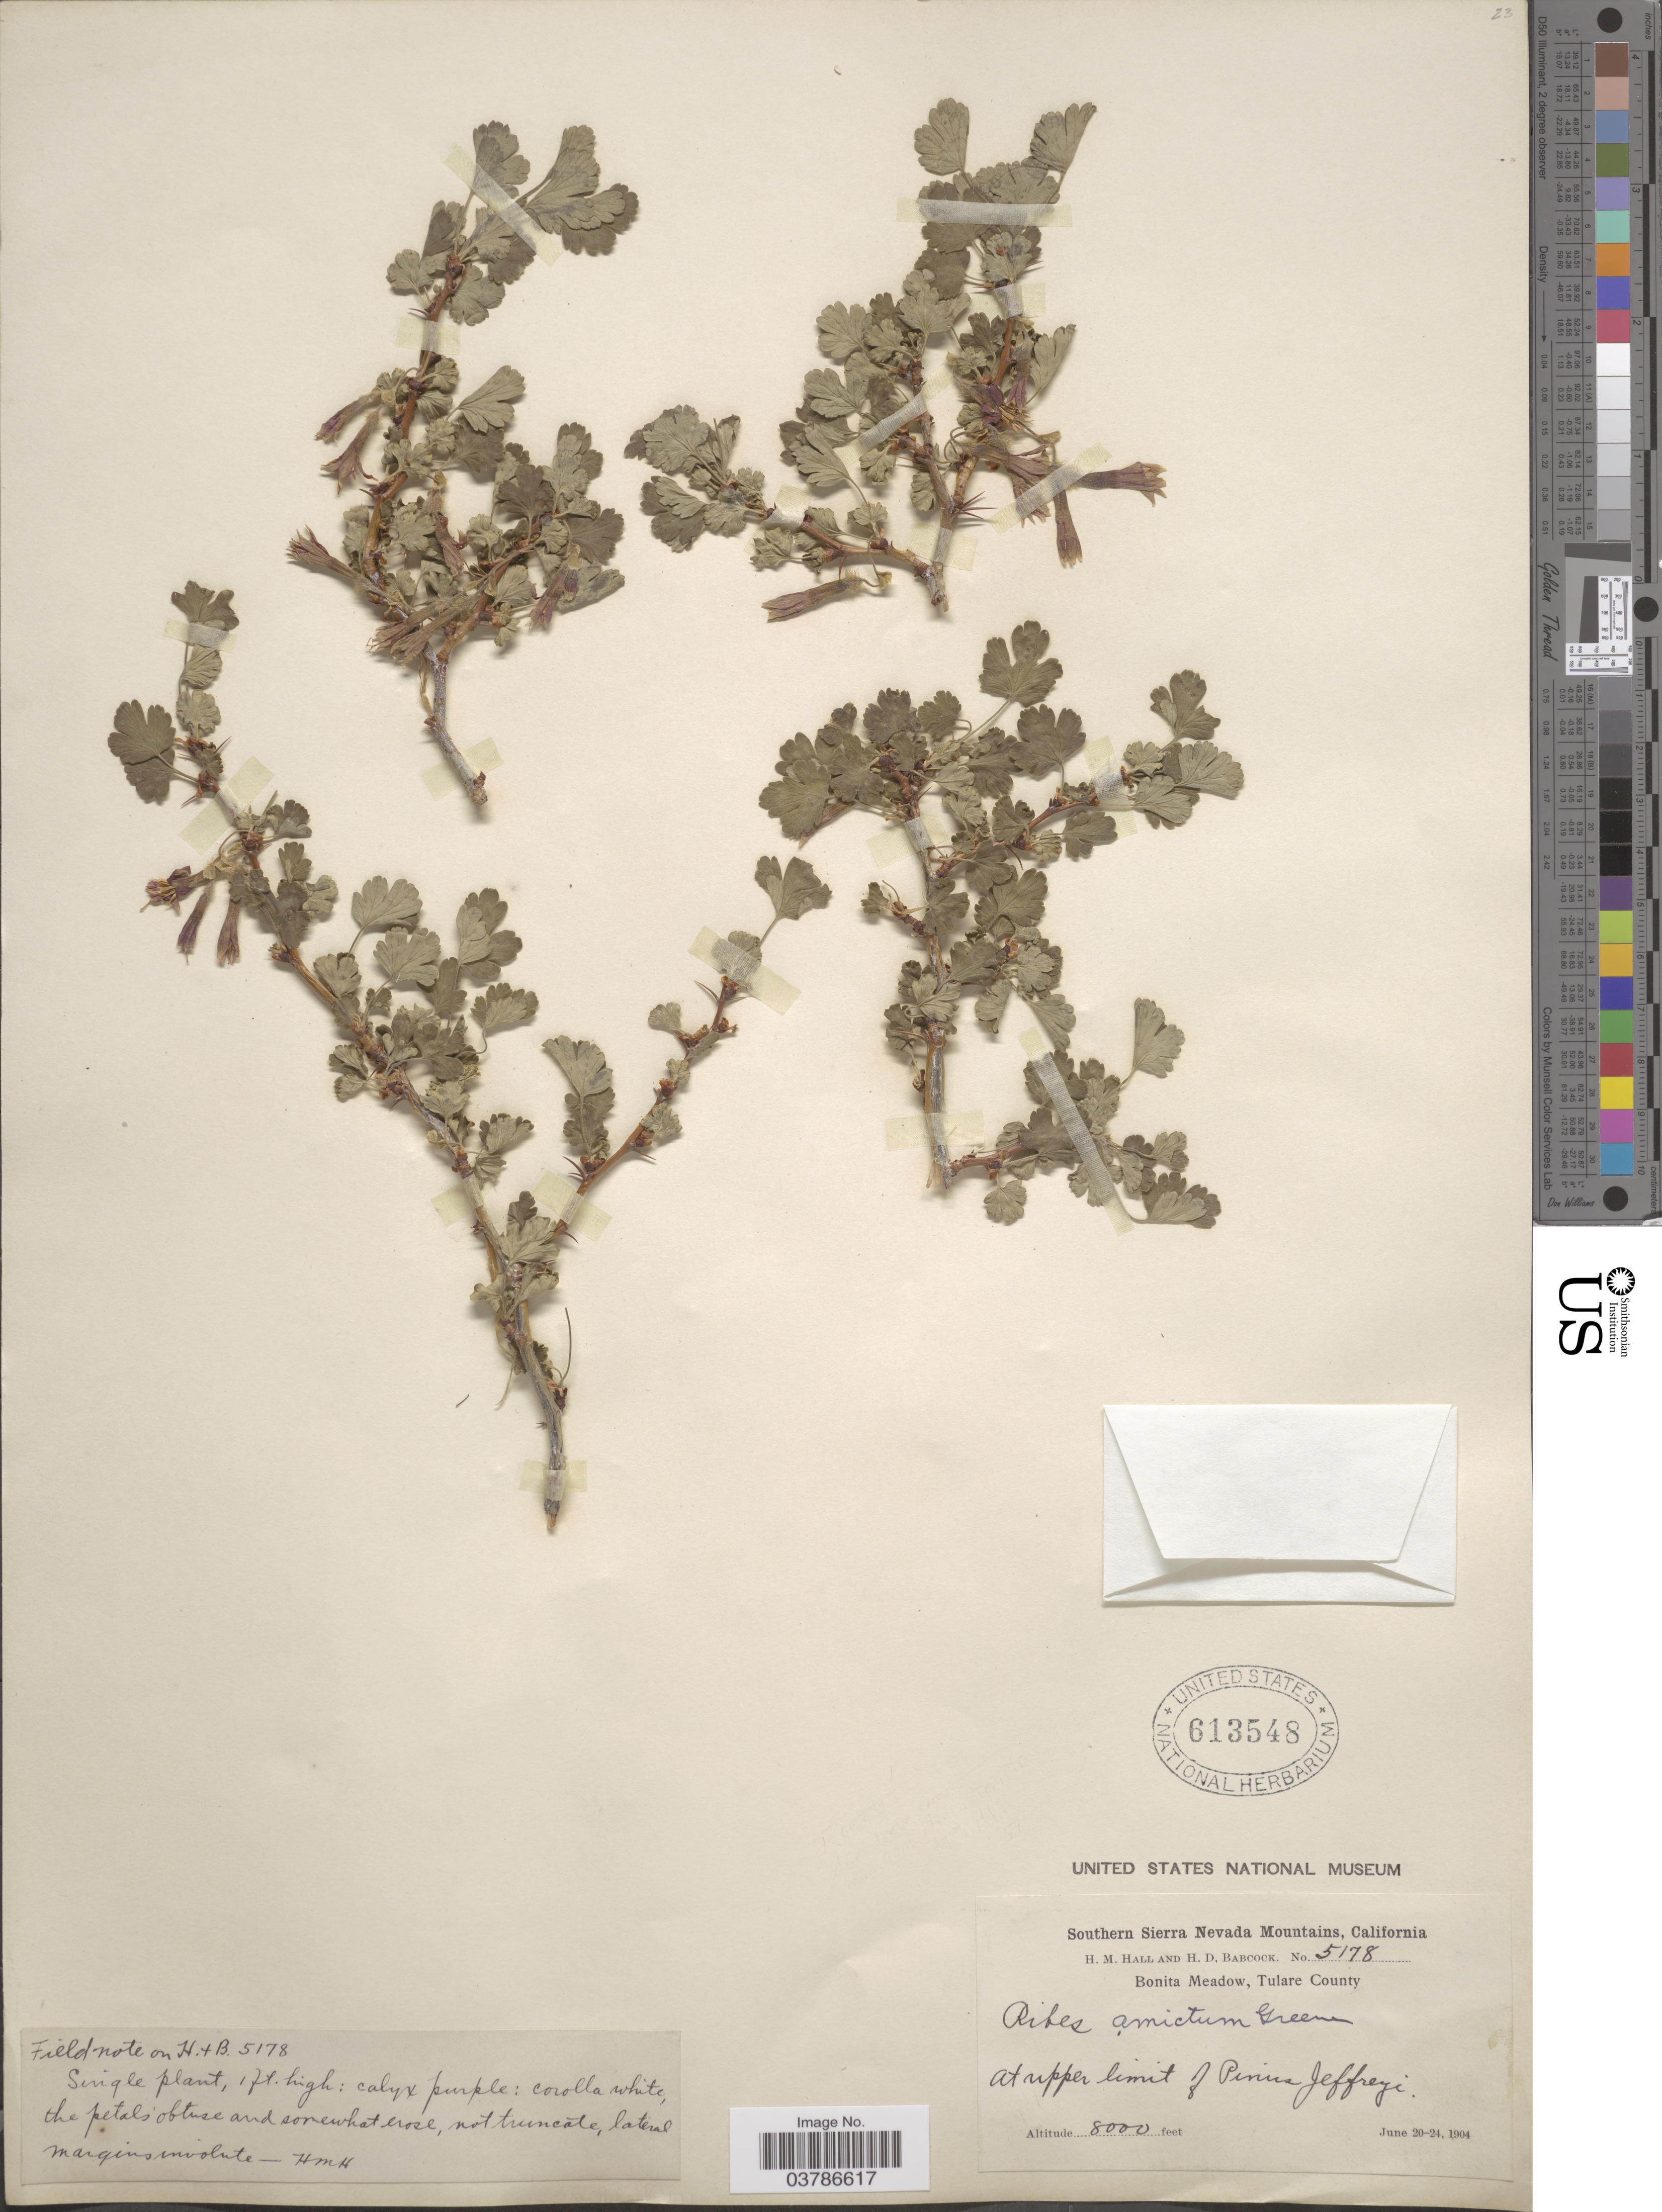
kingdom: Plantae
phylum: Tracheophyta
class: Magnoliopsida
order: Saxifragales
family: Grossulariaceae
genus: Ribes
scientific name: Ribes roezlii var. amictum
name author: (Greene) Jeps.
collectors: H. M. Hall & H. Babcock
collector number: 5178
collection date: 1904-06-20/1904-06-24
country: United States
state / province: California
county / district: Tulare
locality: Southern Sierra Nevada Mountains. Bonita Meadow, Tulare County. At upper limit of Pinua* Jeffreyi.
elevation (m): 2438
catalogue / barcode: US 613548